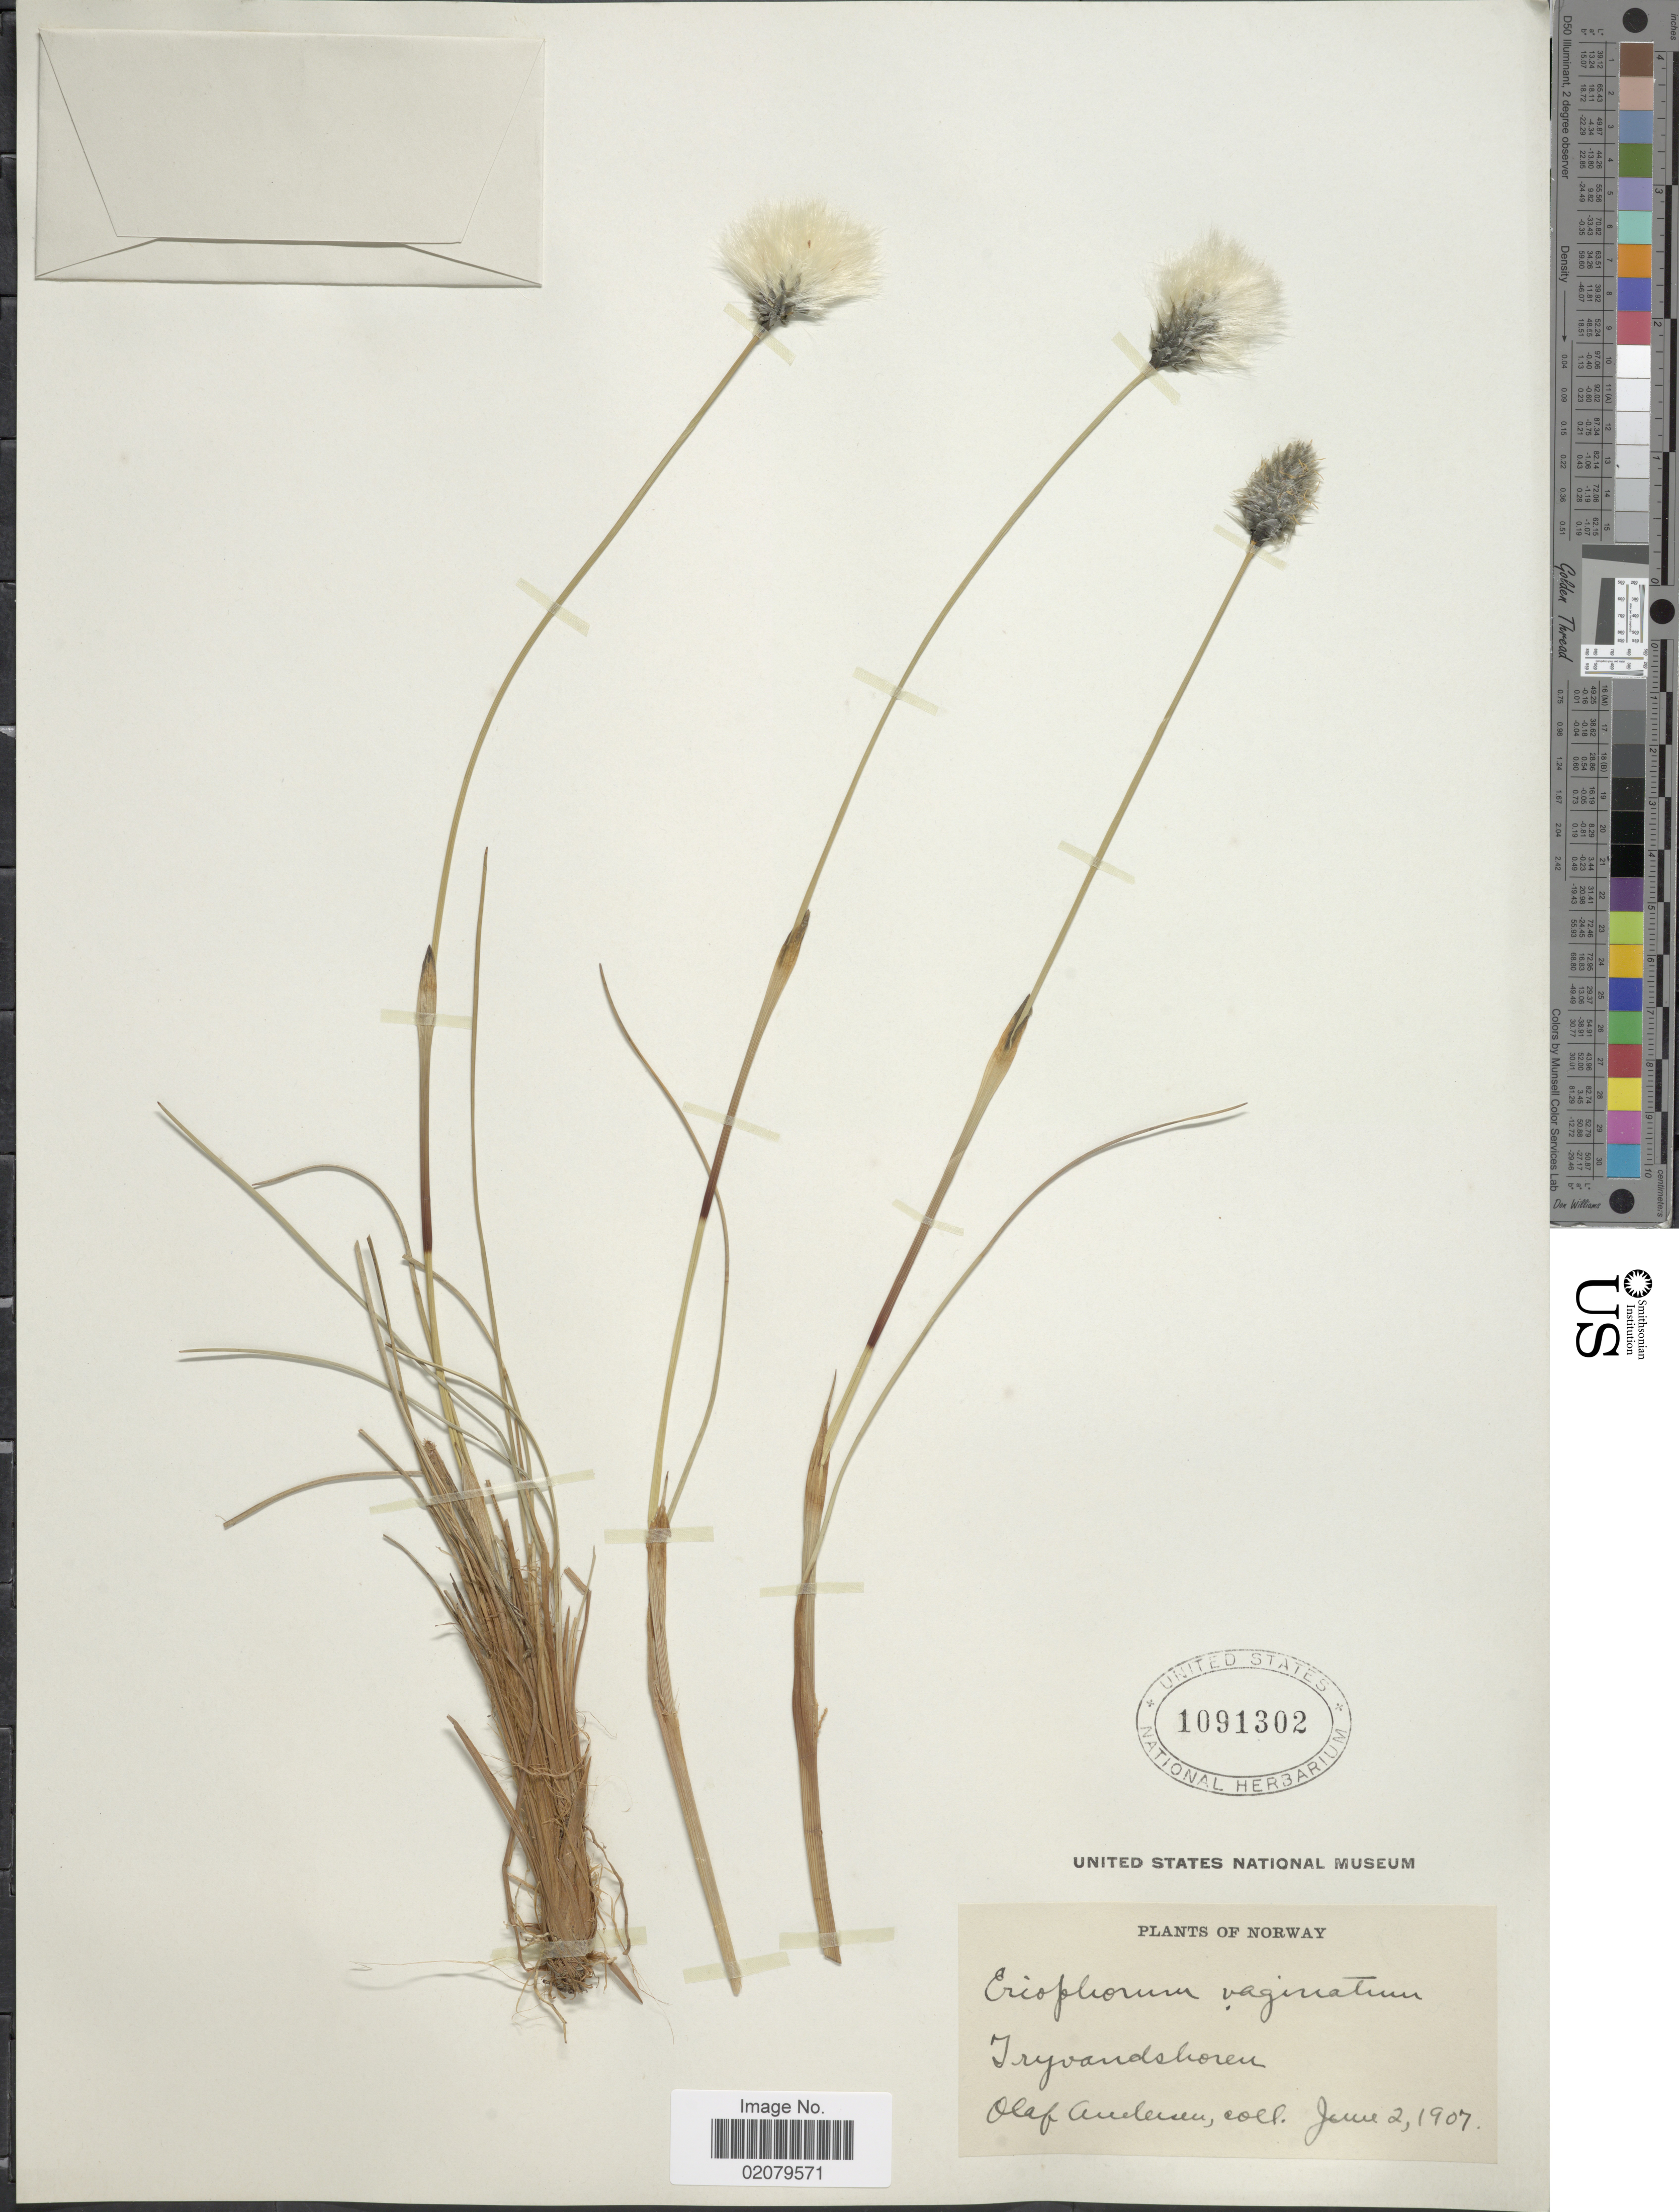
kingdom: Plantae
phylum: Tracheophyta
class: Liliopsida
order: Poales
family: Cyperaceae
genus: Eriophorum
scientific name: Eriophorum vaginatum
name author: L.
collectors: O. Andersen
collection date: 1907-06-02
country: Norway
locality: Tryvandshoreu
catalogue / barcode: US 1091302